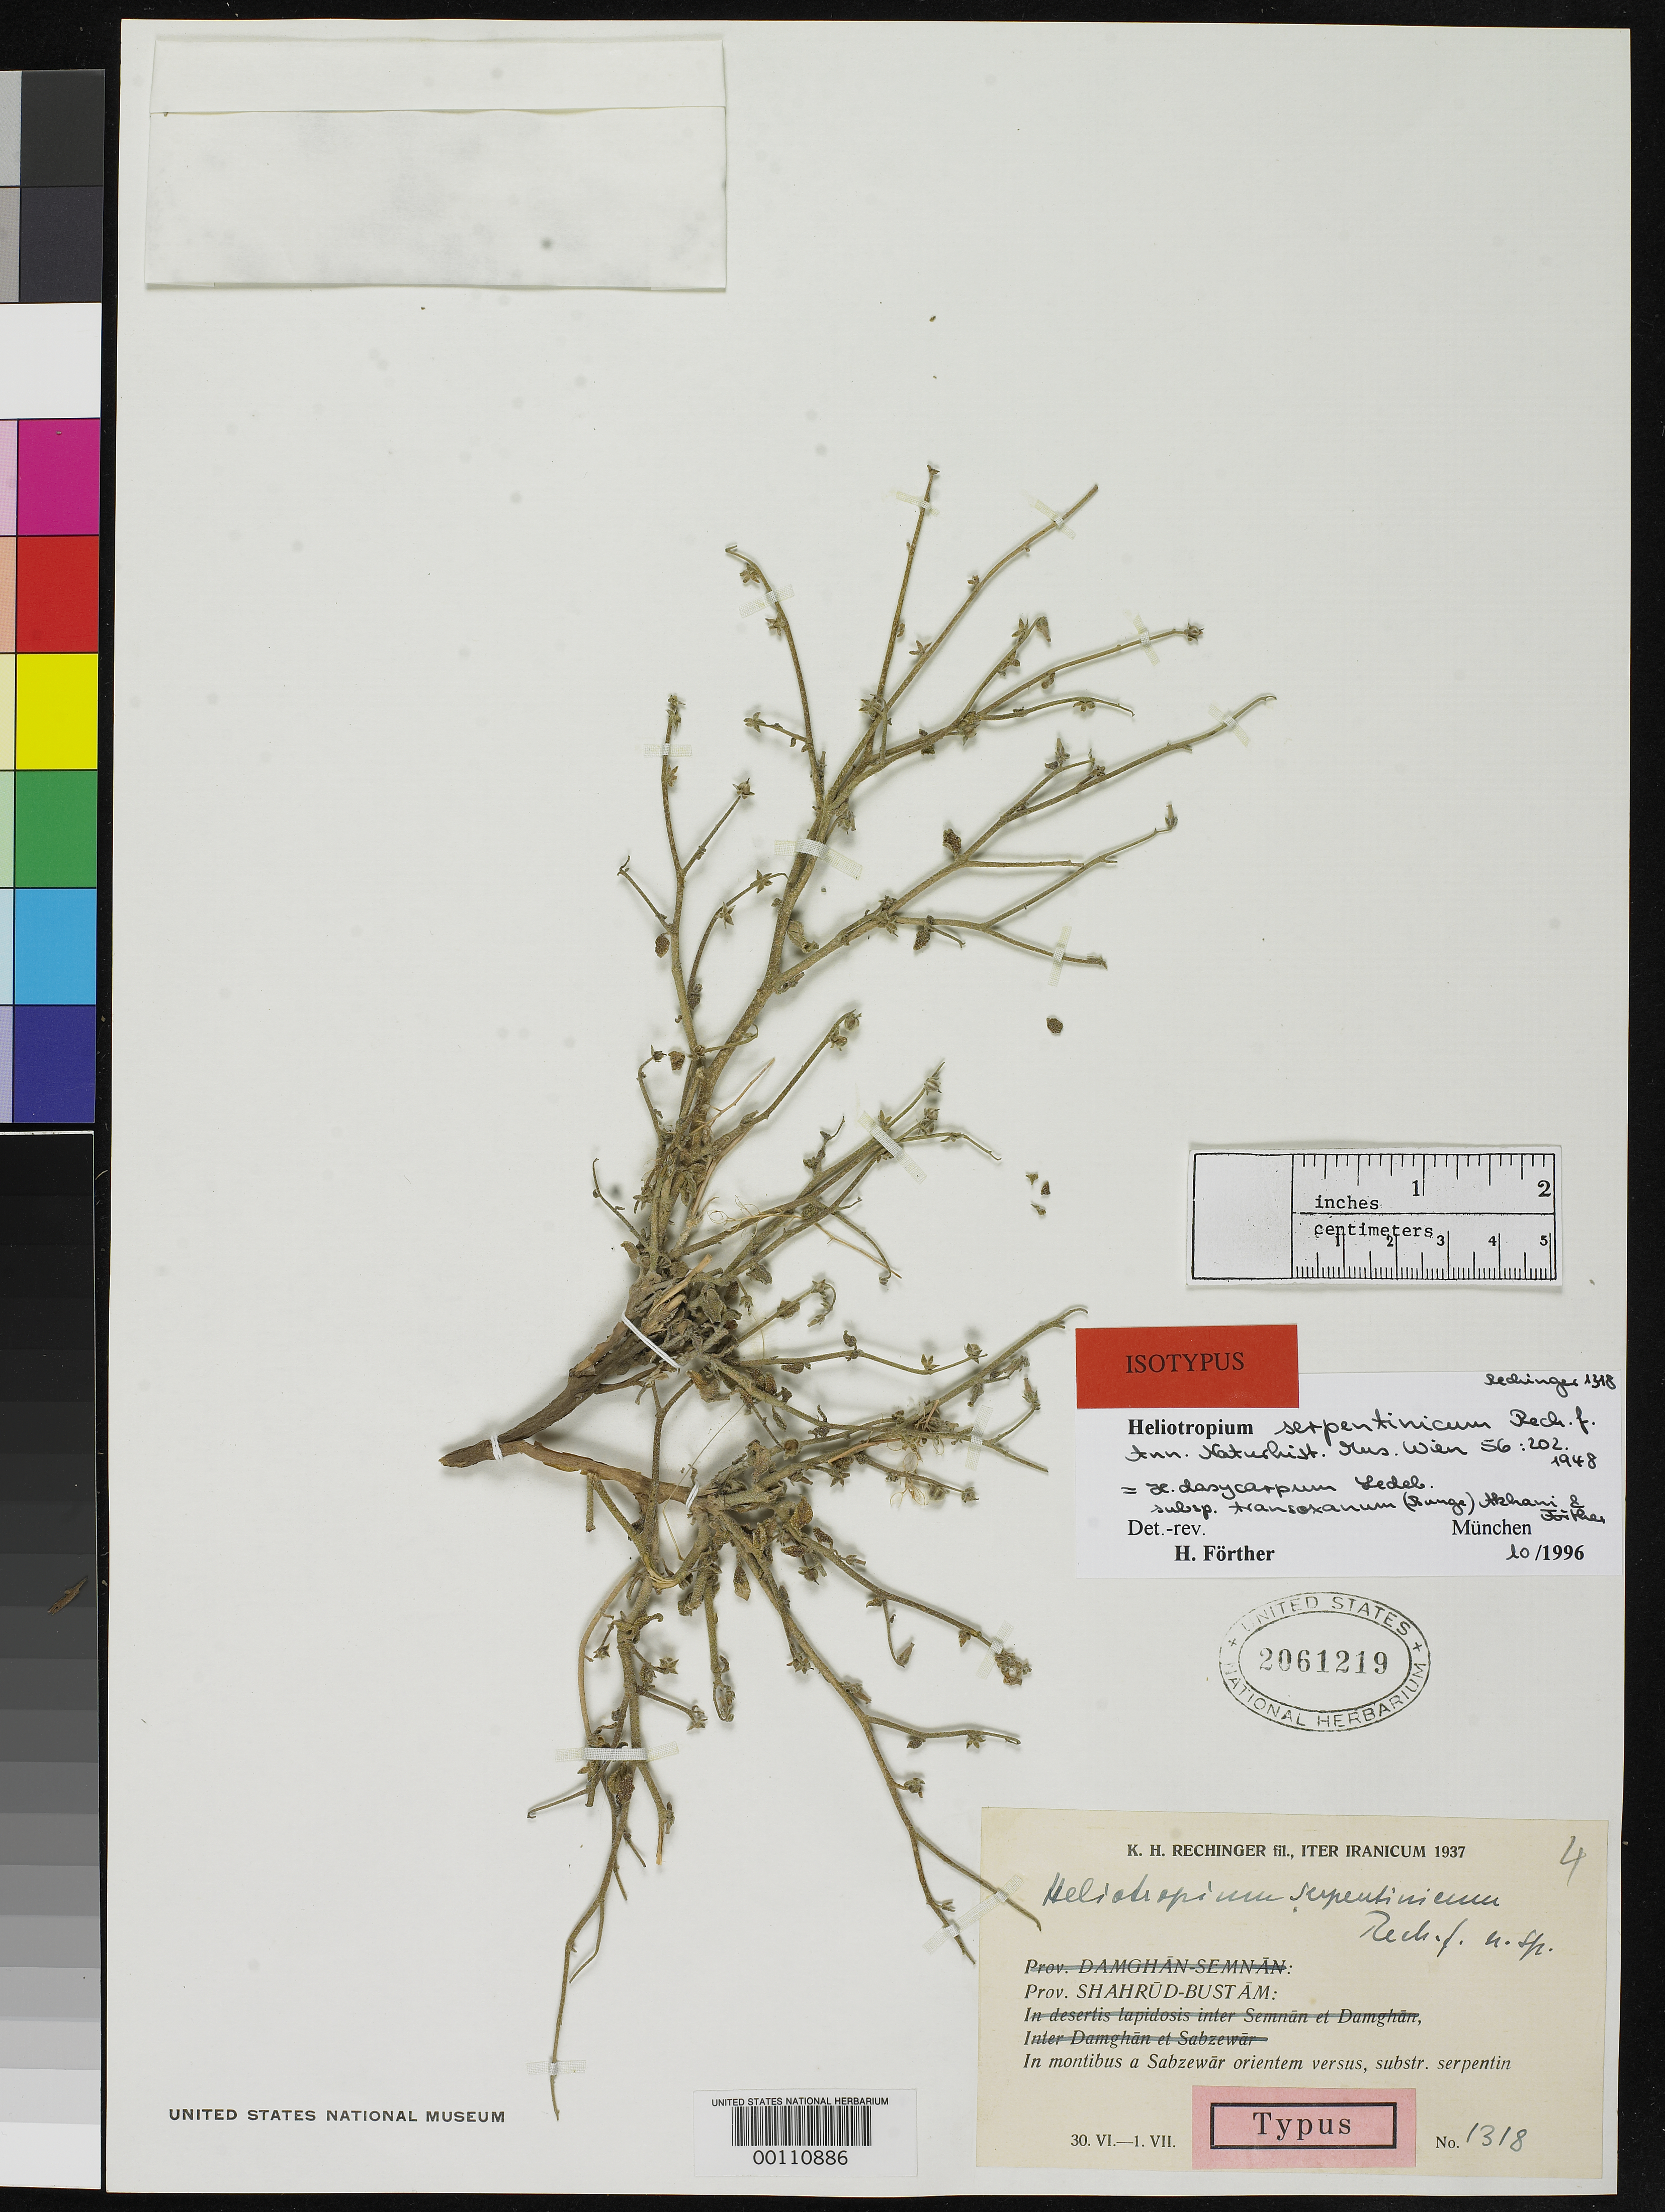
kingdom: Plantae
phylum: Tracheophyta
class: Magnoliopsida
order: Boraginales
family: Heliotropiaceae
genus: Heliotropium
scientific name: Heliotropium serpentinicum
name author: Rech. f.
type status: Isotype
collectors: K. H. Rechinger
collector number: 1318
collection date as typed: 30 Jun 1937 to 01 Jul 1937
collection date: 1937-06-30/1937-07-01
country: Iran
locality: In montibus a Sabzewarorientem versus, substr. serpentin, Shahrud-Bustam.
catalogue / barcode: US 2061219